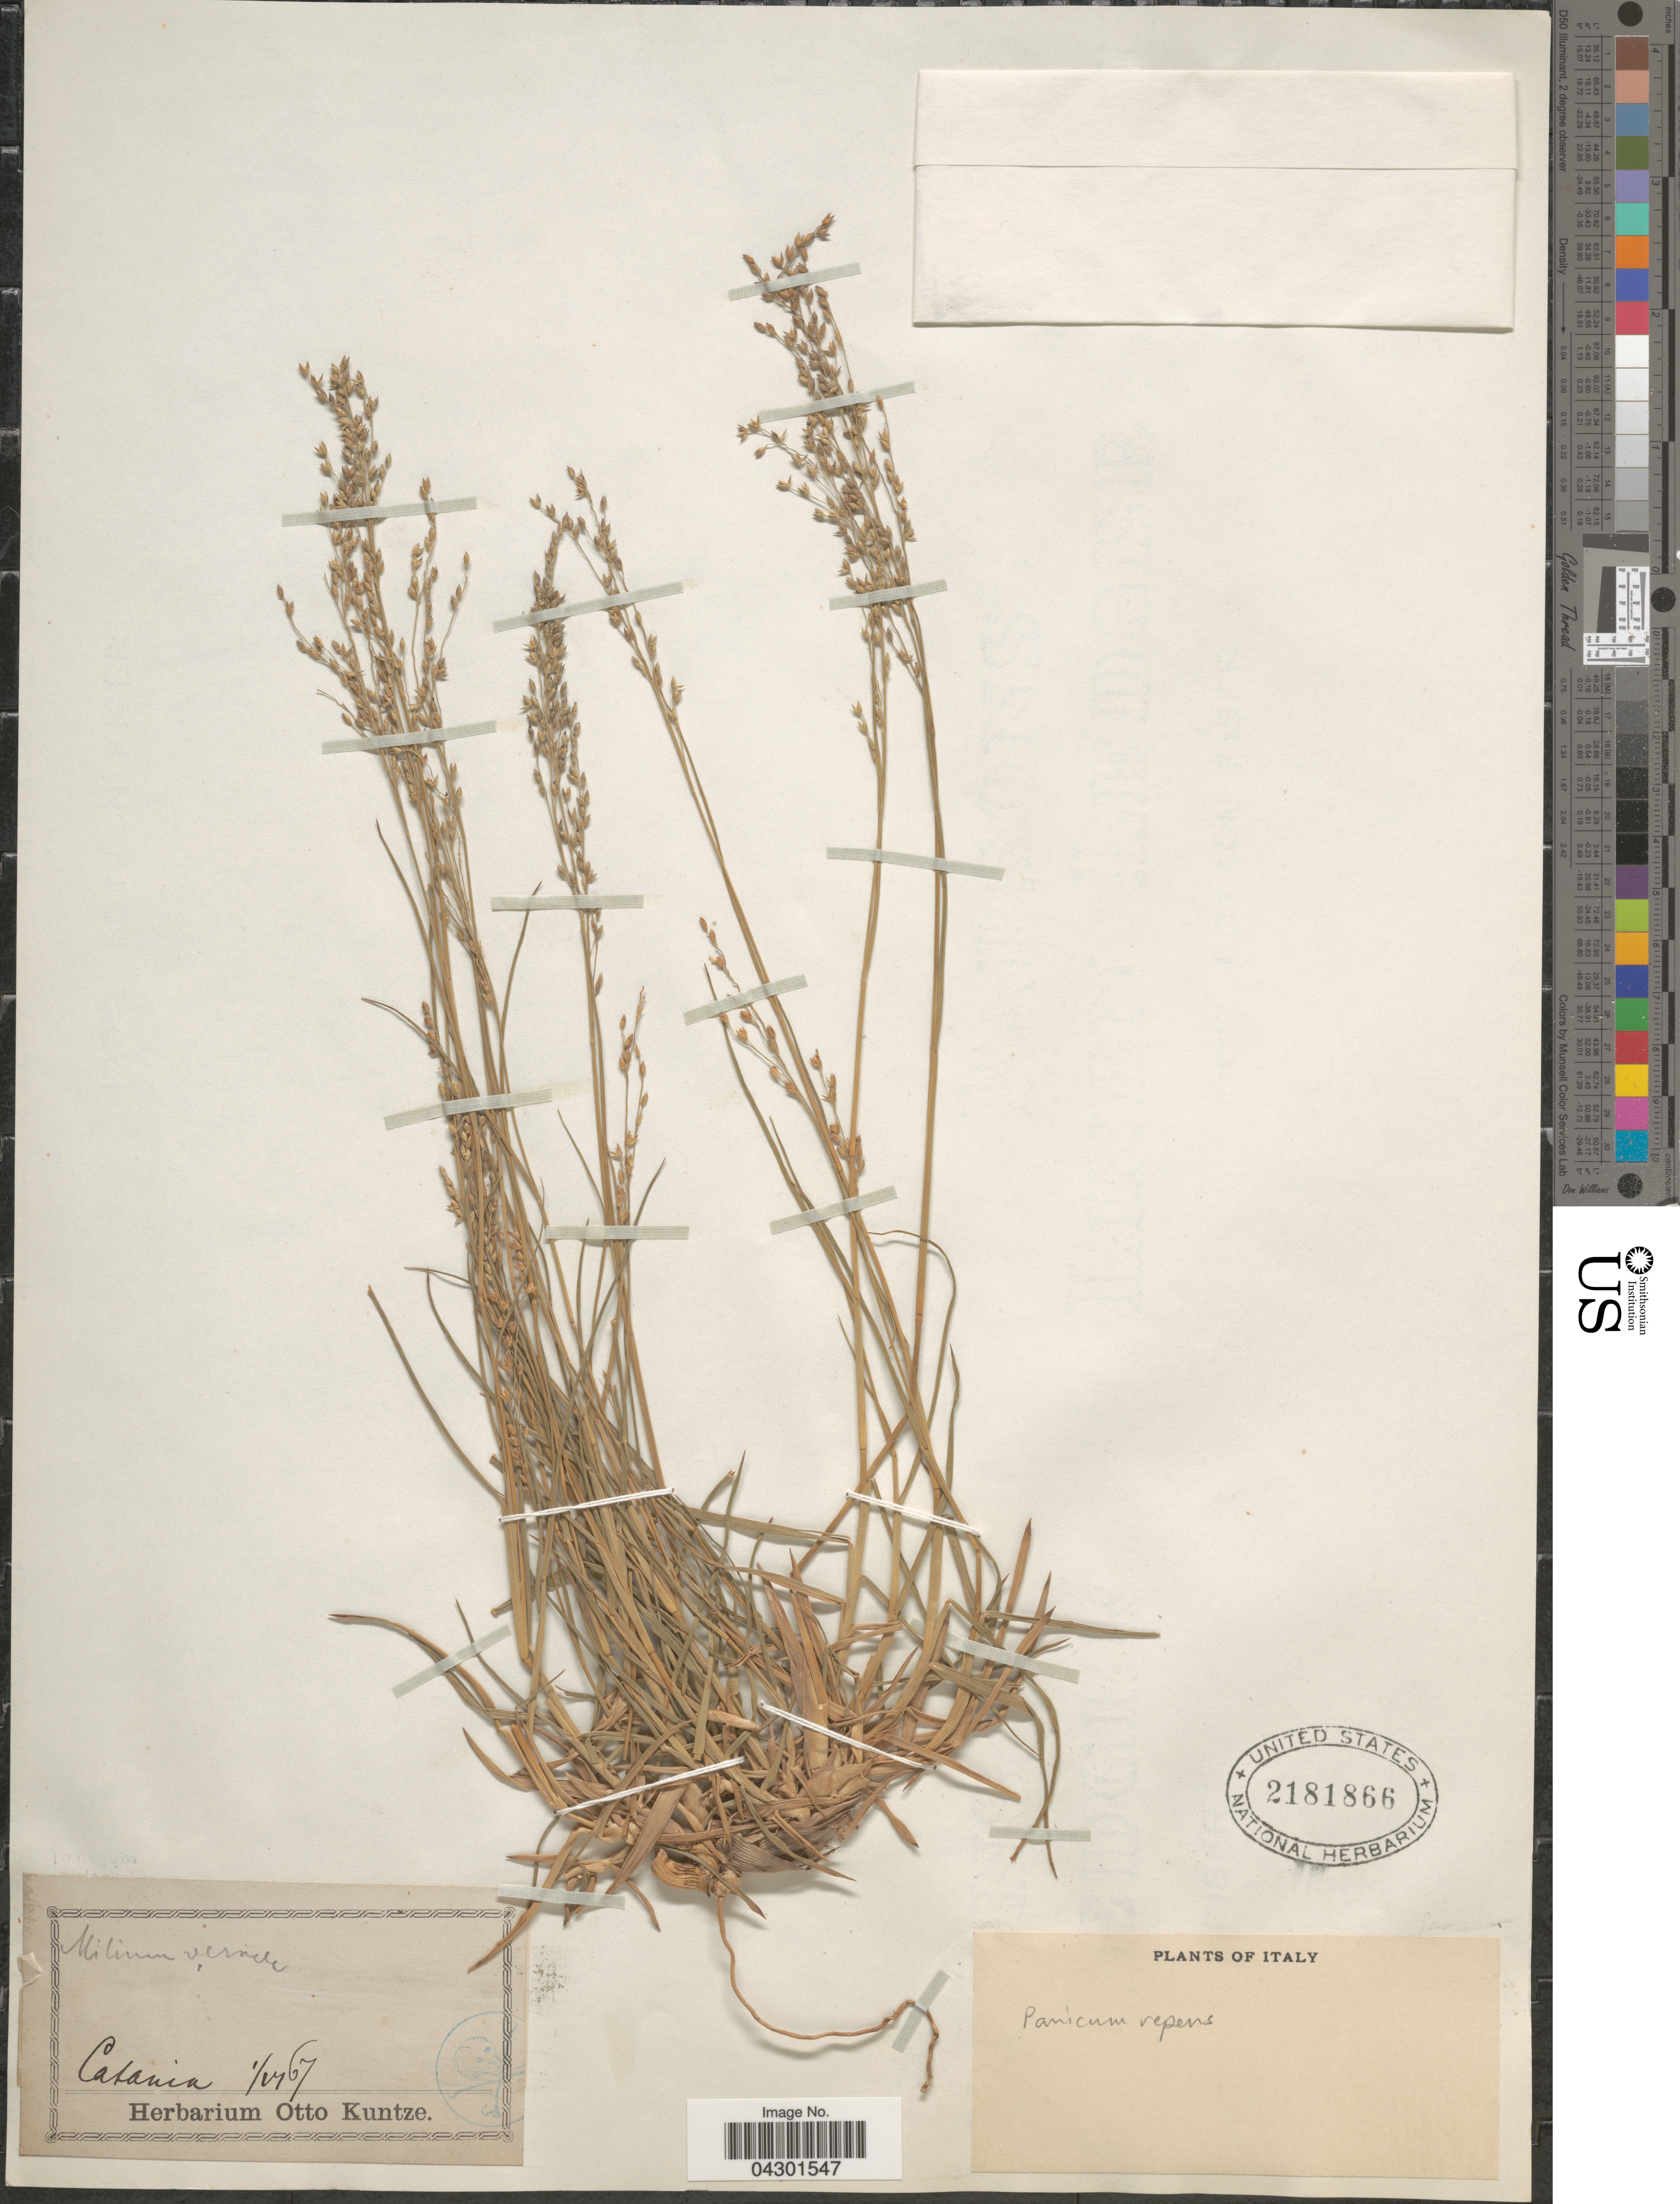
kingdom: Plantae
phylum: Tracheophyta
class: Liliopsida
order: Poales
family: Poaceae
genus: Panicum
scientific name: Panicum repens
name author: L.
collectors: ex herb. Otto Kuntze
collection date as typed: Transcribed d/m/y: 1/6/67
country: Italy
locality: Catania.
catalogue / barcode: US 2181866